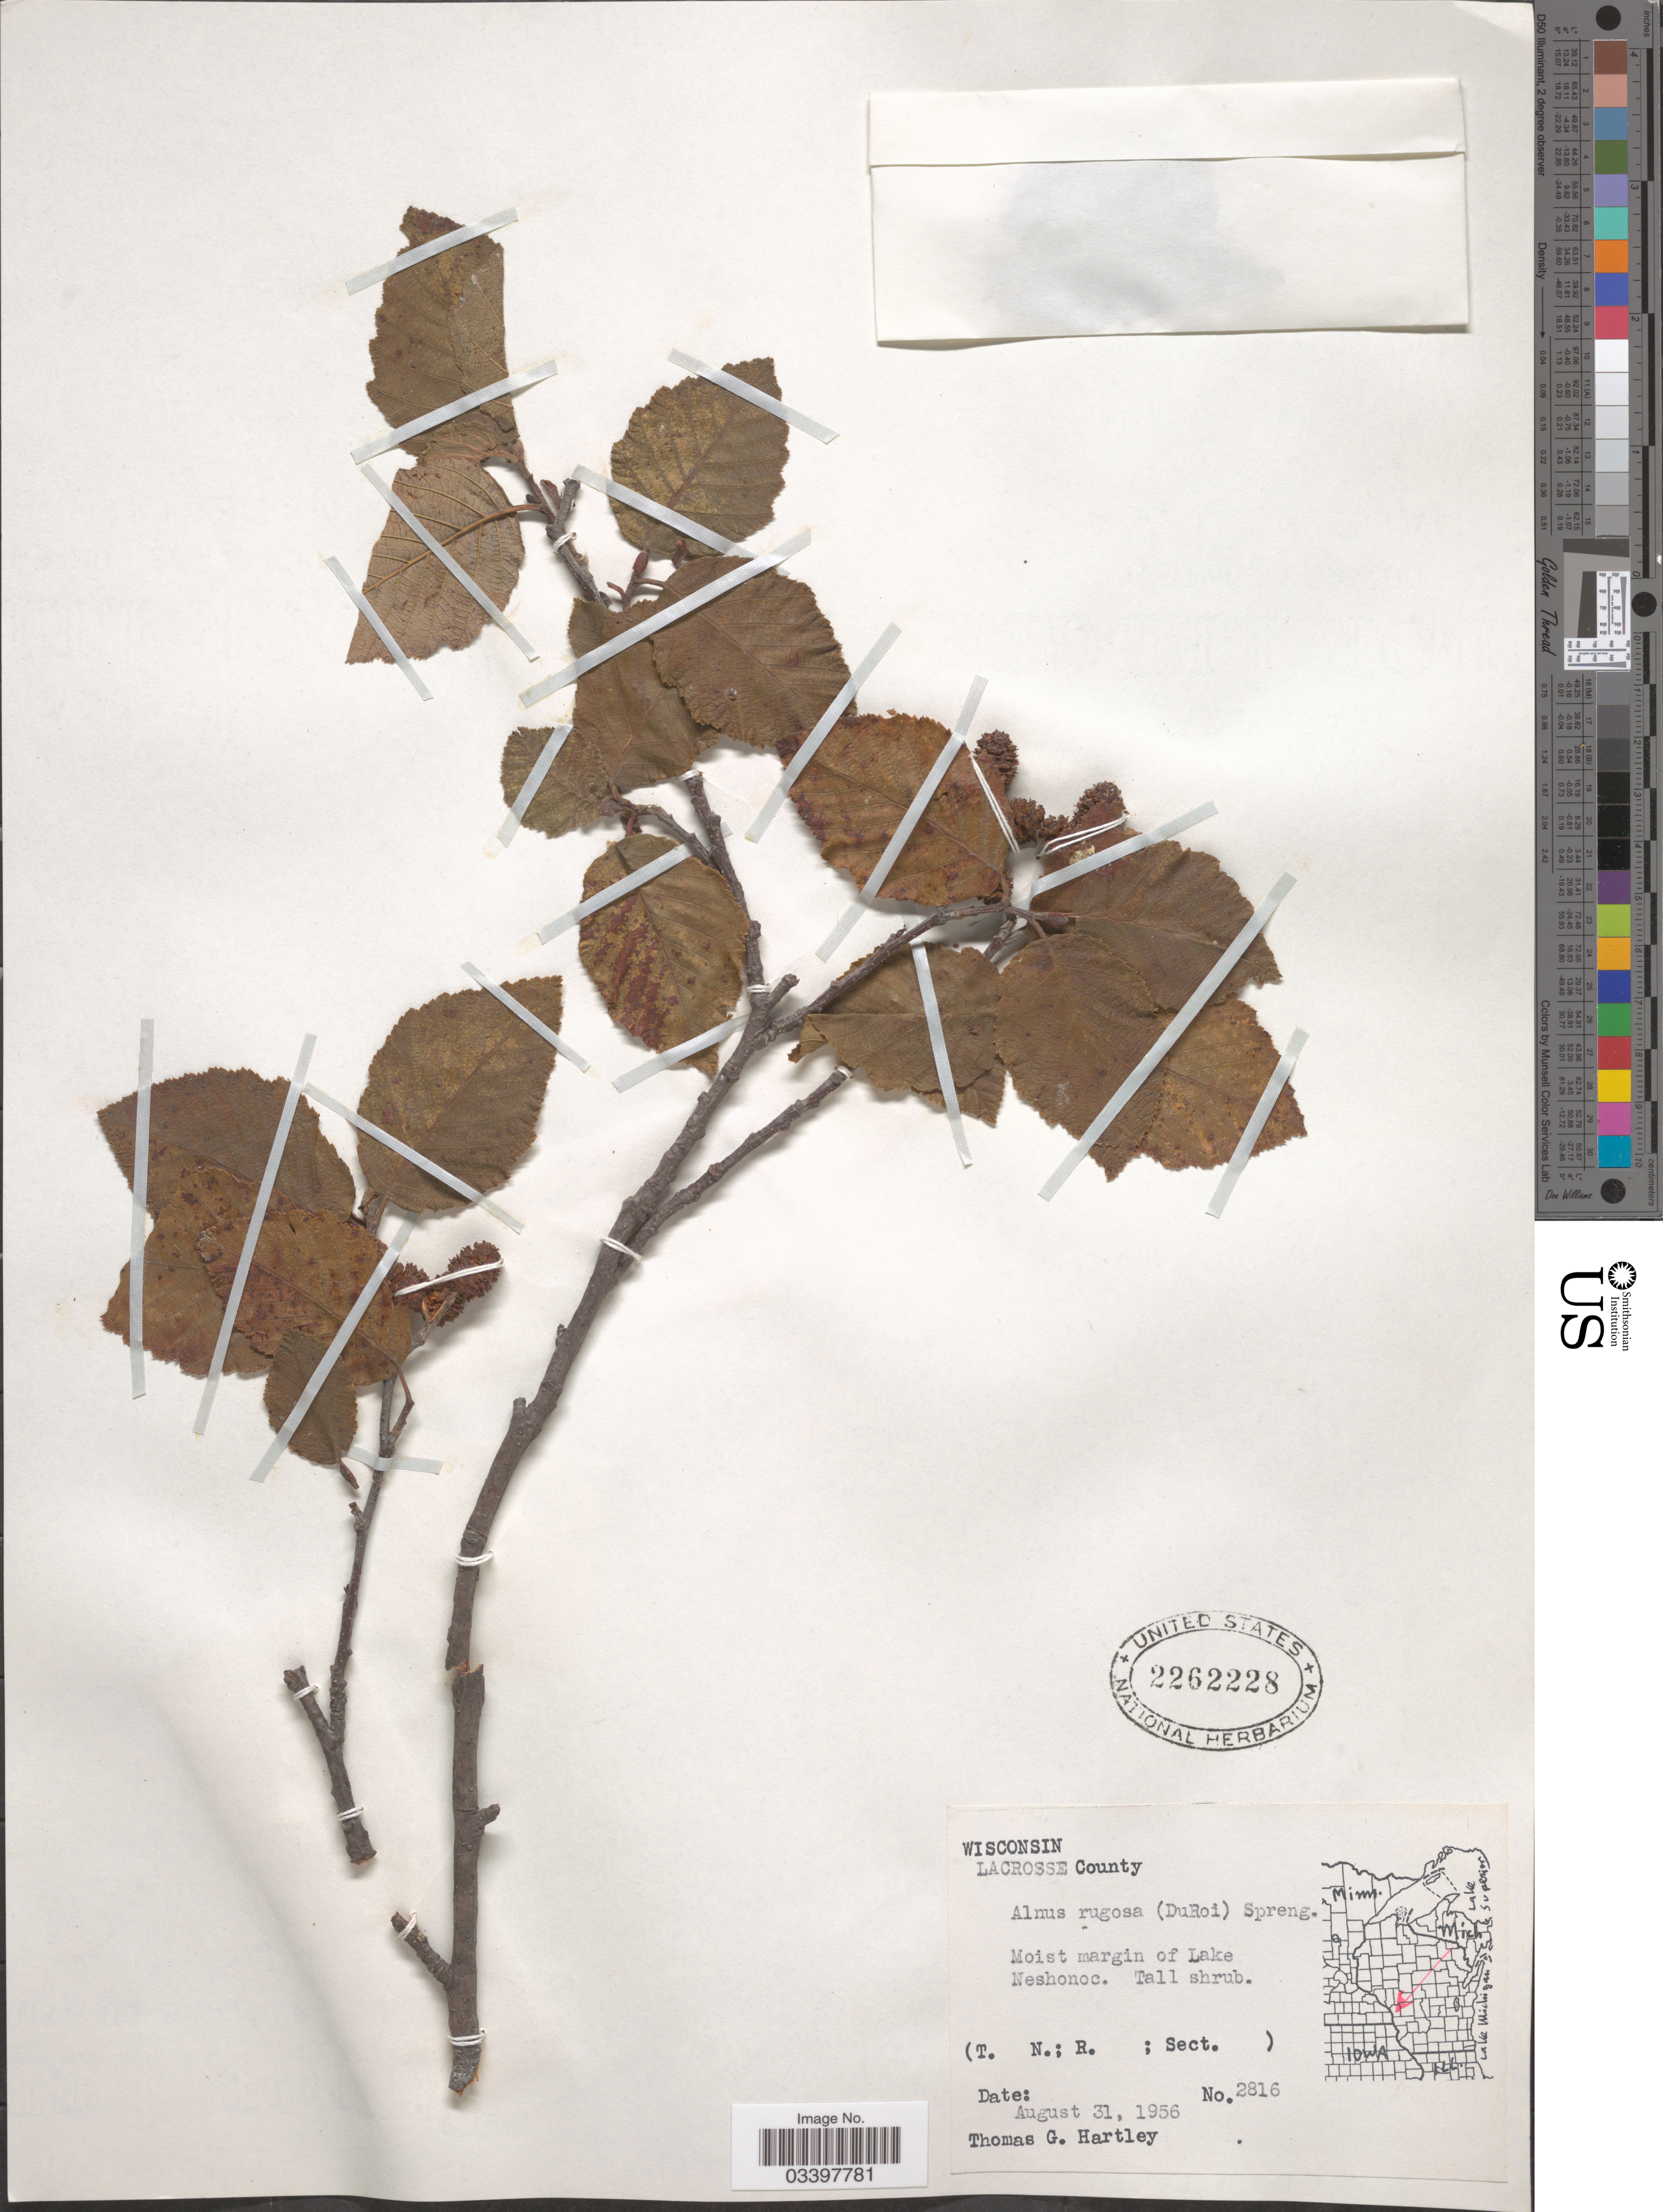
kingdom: Plantae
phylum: Tracheophyta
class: Magnoliopsida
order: Fagales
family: Betulaceae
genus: Alnus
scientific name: Alnus incana subsp. rugosa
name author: (Du Roi) R.T. Clausen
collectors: T. G. Hartley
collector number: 2816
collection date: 1956-08-31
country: United States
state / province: Wisconsin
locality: Lacrosse County, Moist margin of Lake Neshonoc.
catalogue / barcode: US 2262228